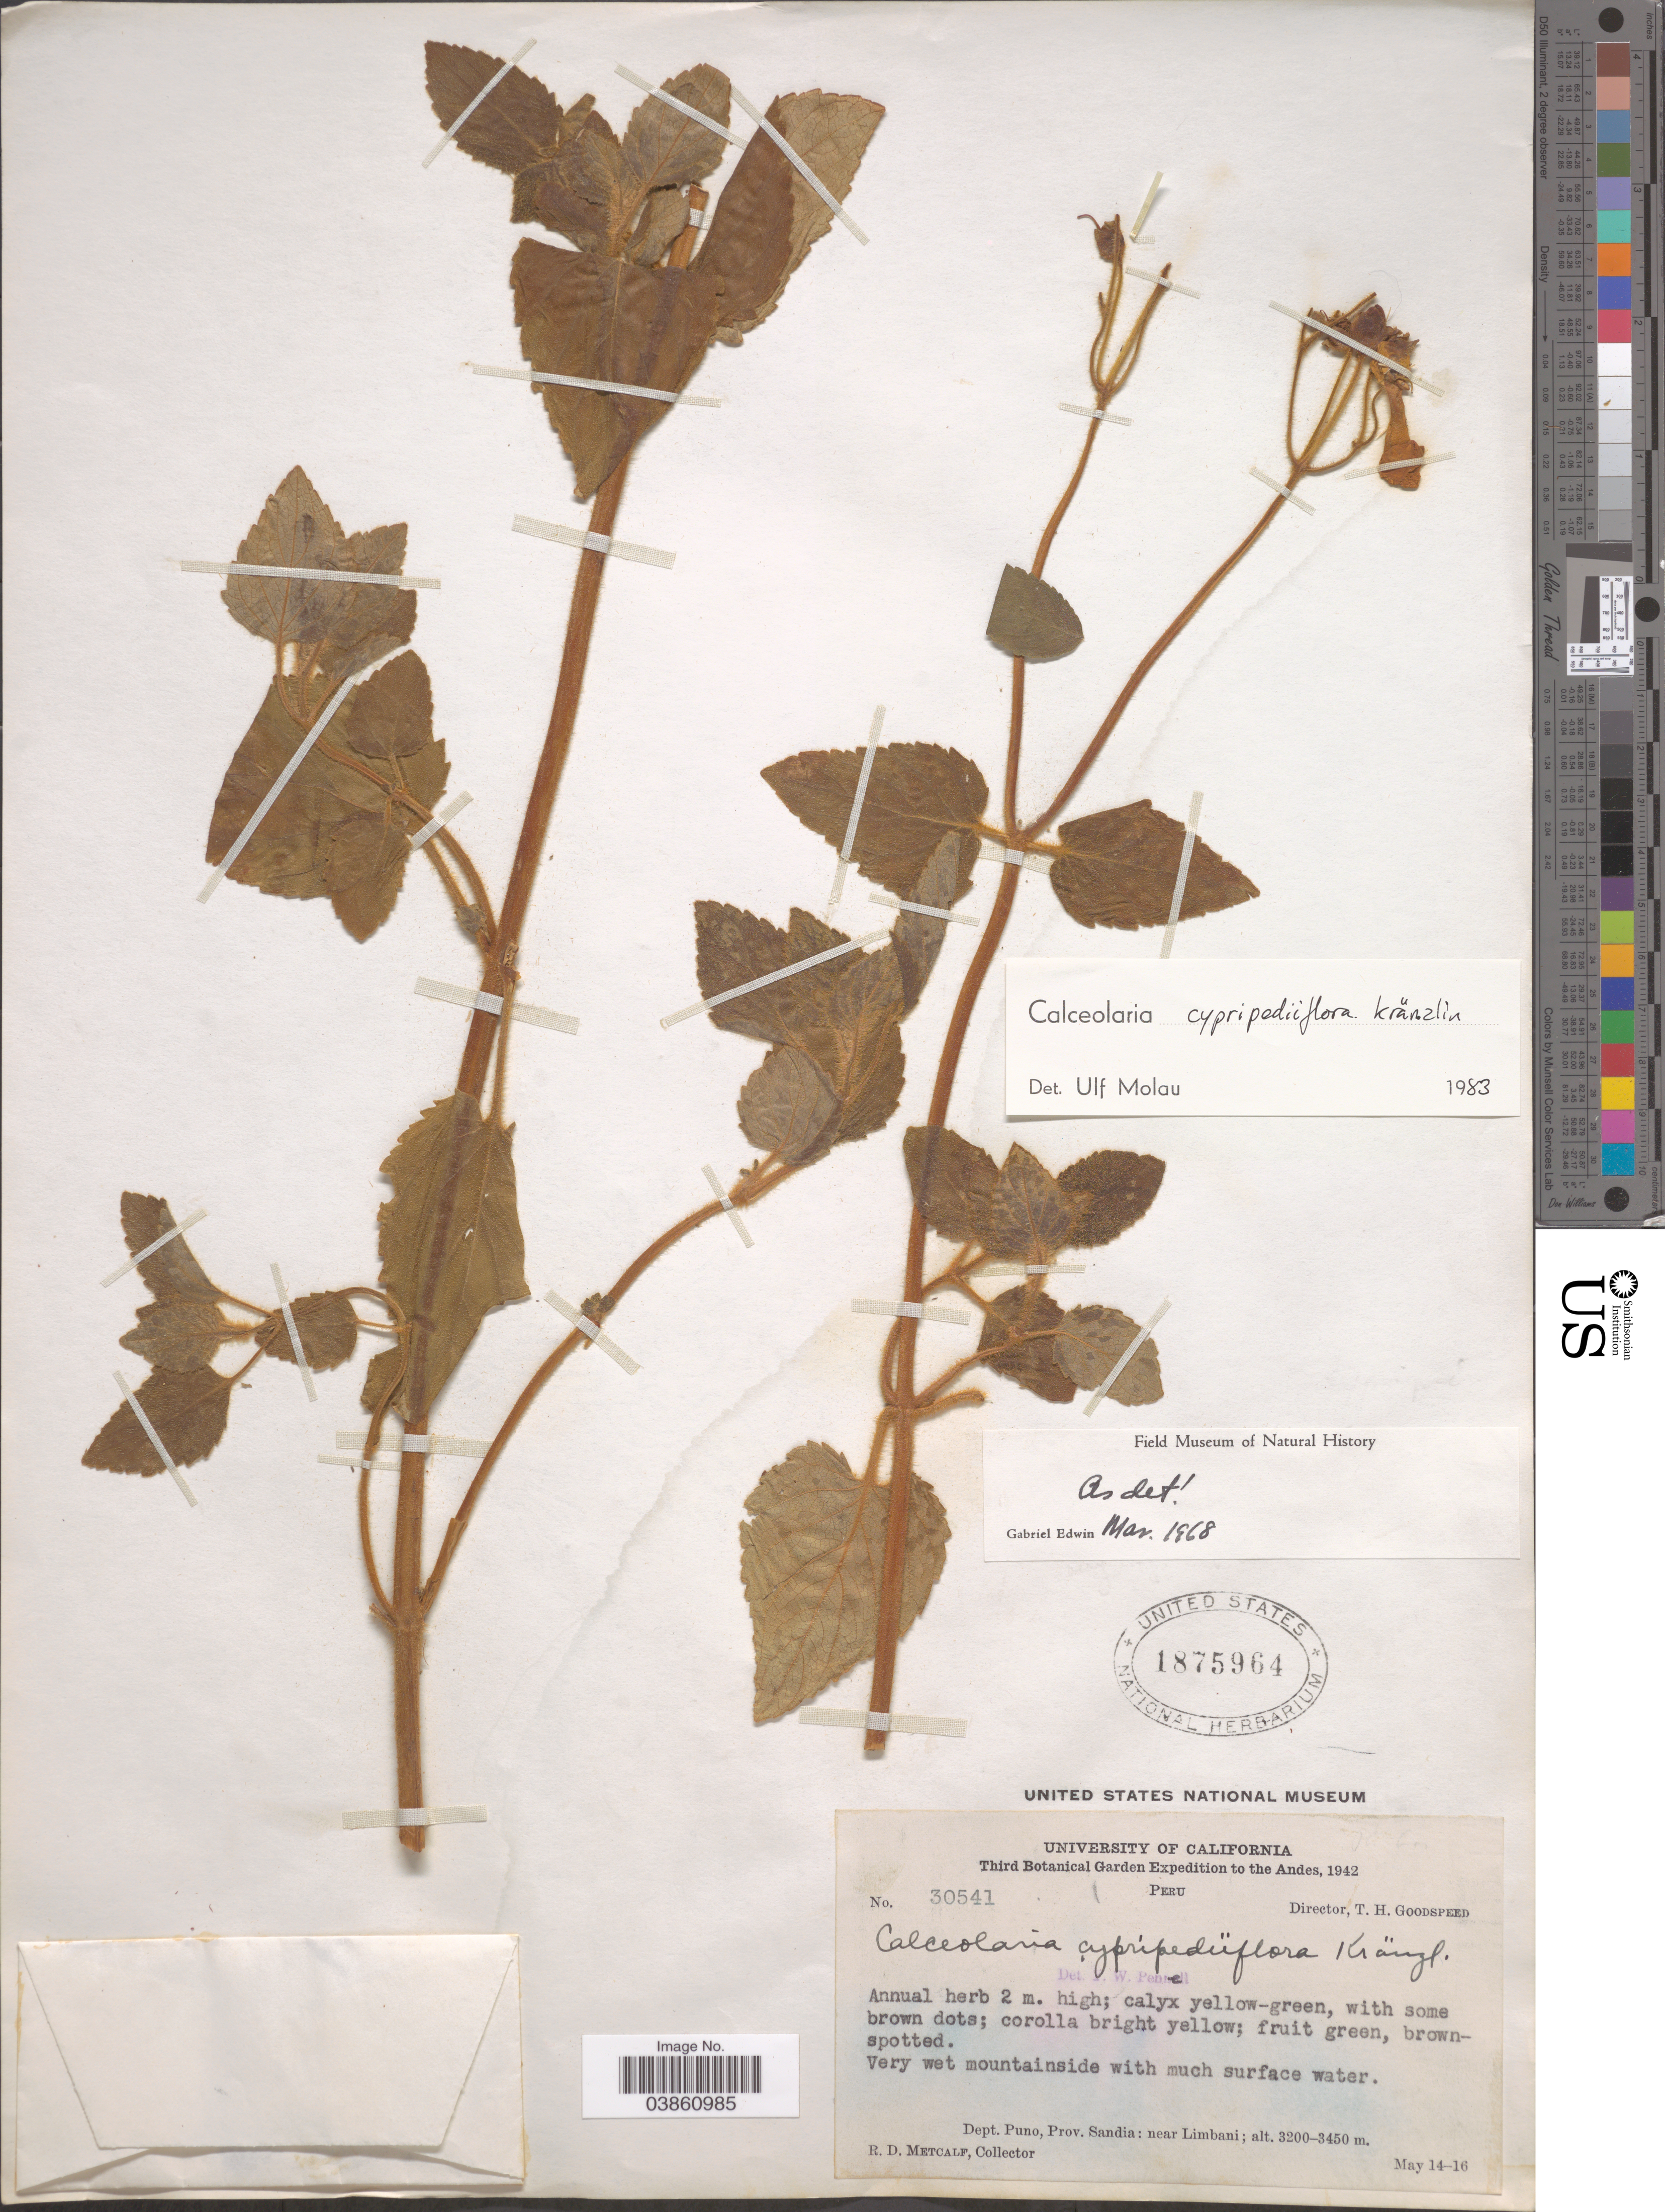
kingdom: Plantae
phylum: Tracheophyta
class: Magnoliopsida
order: Lamiales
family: Calceolariaceae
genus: Calceolaria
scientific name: Calceolaria cypripediiflora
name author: Kraenzl.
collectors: R. D. Metcalf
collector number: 30541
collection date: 1942-05-14/1942-05-16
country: Peru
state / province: Puno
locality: The Andes. Dept. Puno, Prov. Sandia: near Limbani.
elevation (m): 3200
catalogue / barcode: US 1875964